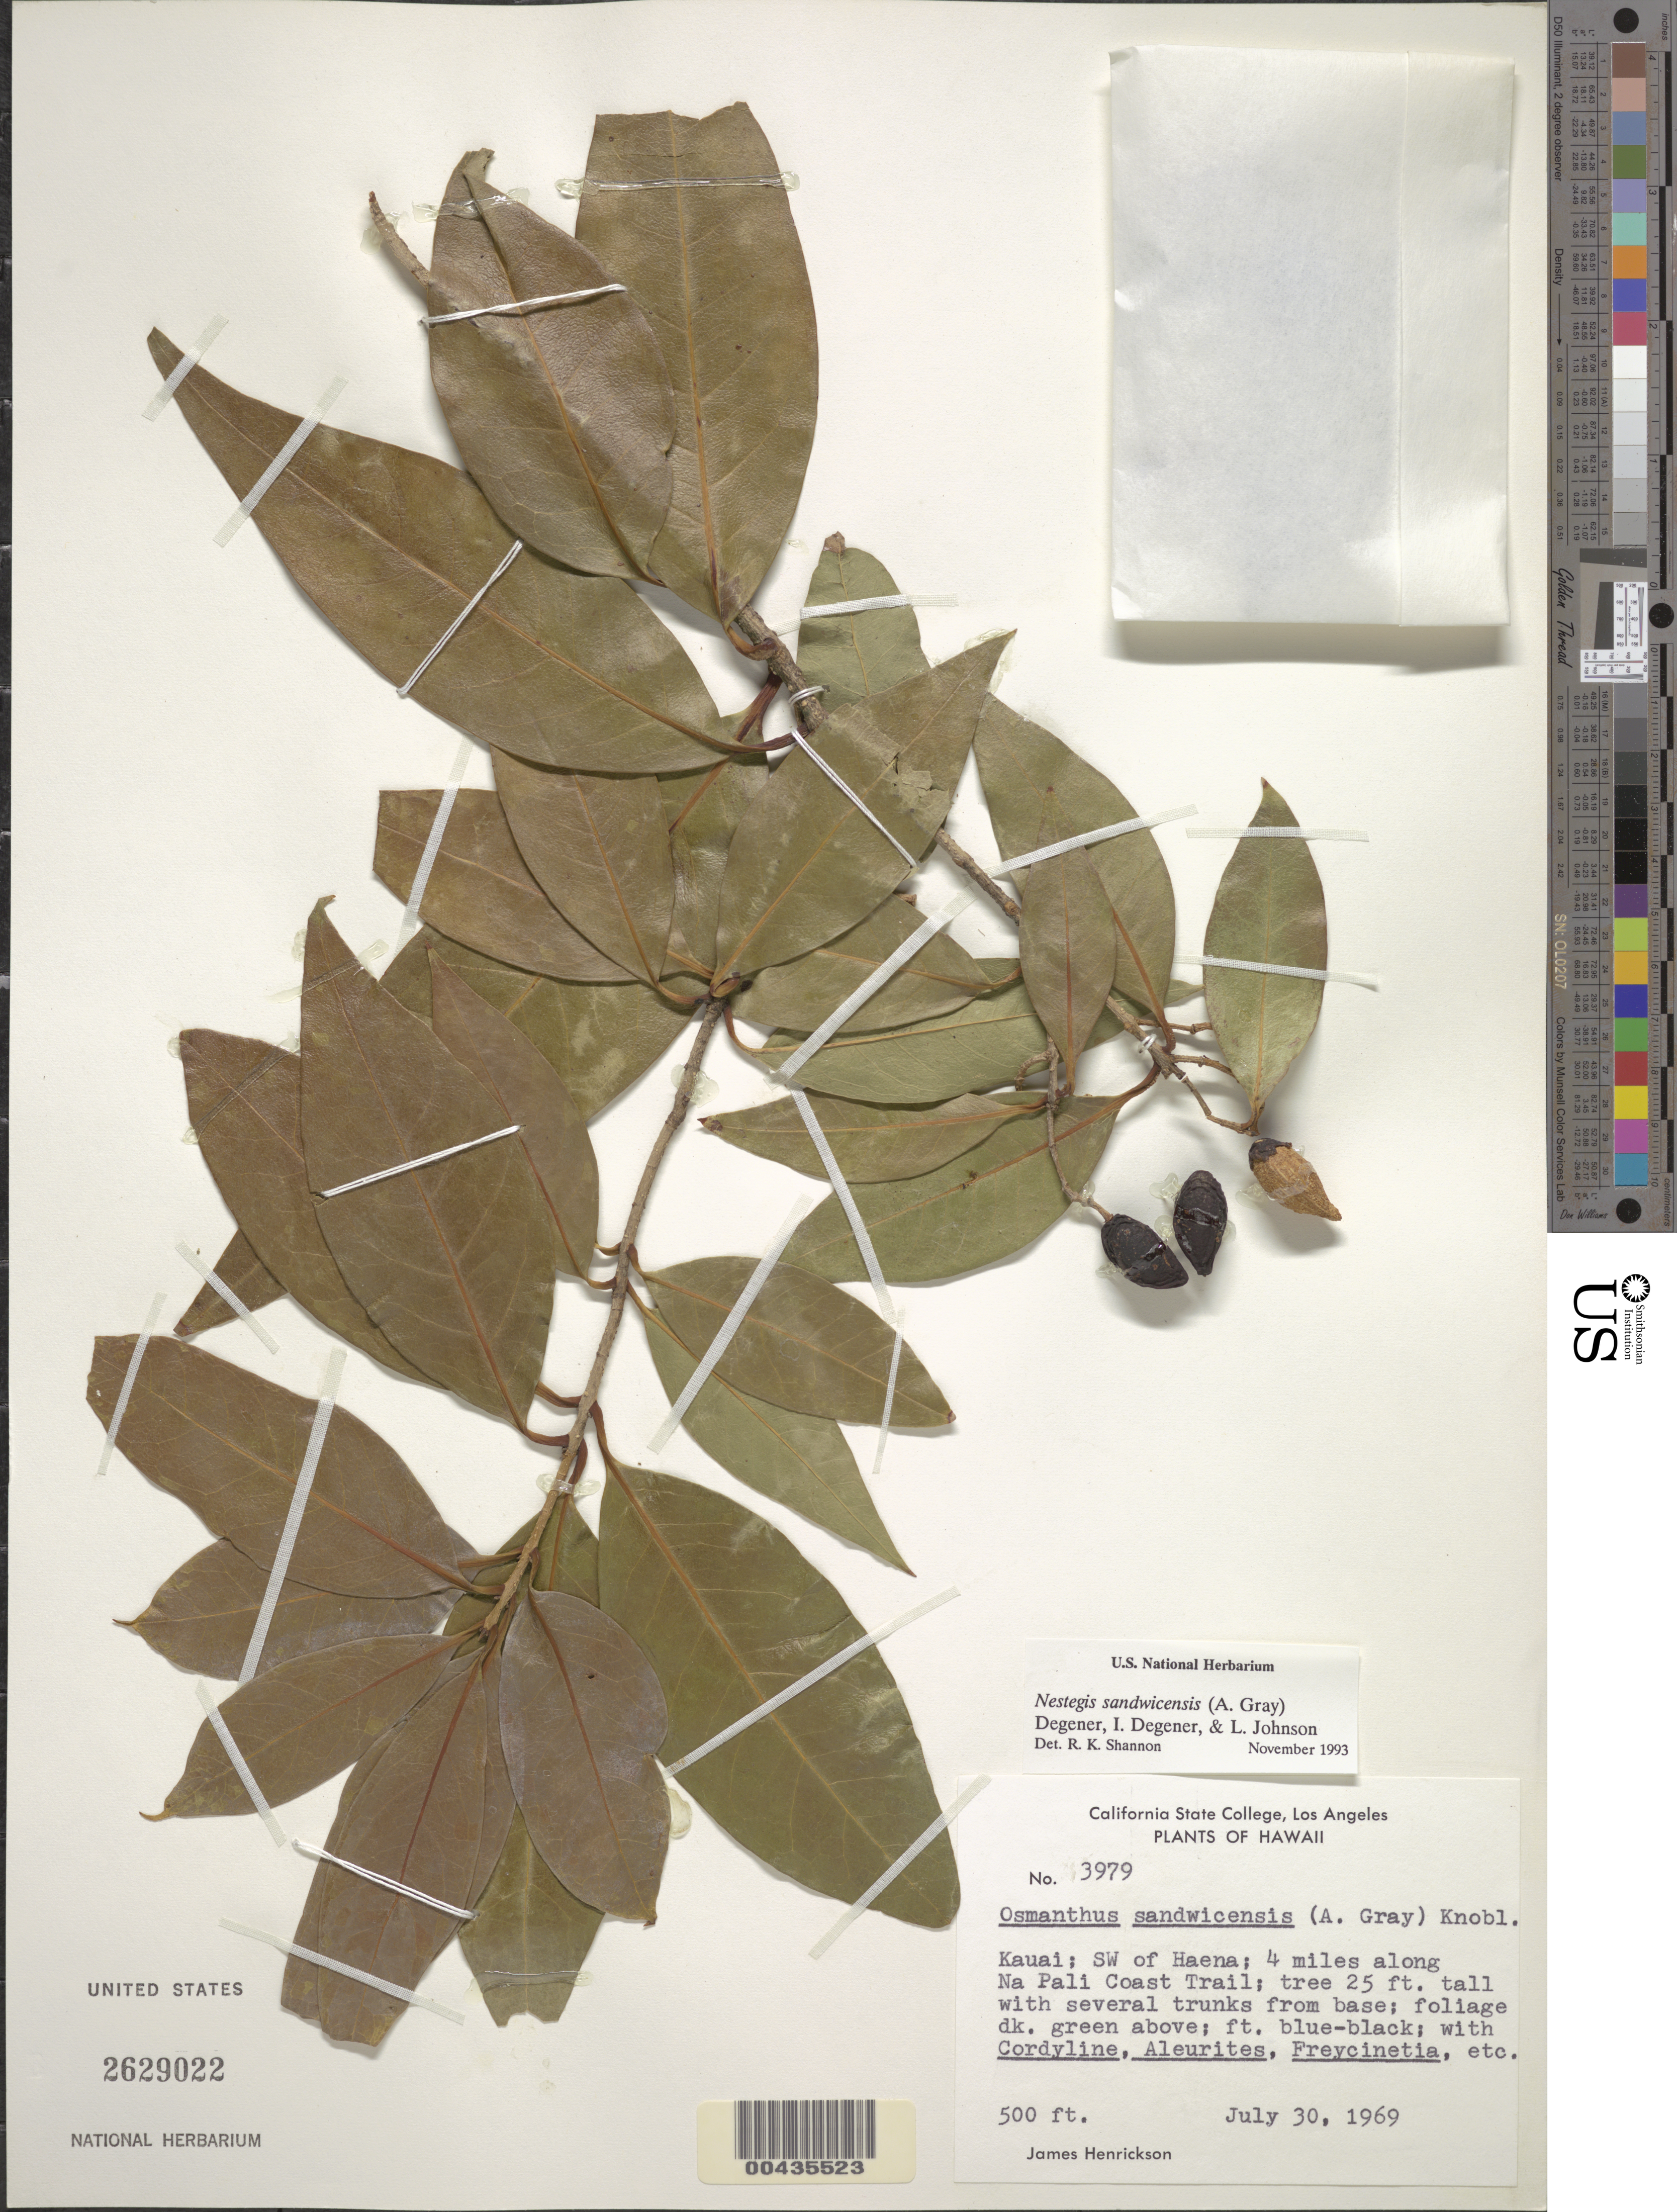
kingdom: Plantae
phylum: Tracheophyta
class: Magnoliopsida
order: Lamiales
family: Oleaceae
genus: Notelaea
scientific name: Notelaea sandwicensis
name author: (A. Gray) Hong-Wa & Besnard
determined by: Wagner, W. L., (BOT), Smithsonian Institution - National Museum of Natural History (UNITED STATES)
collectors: J. S. Henrickson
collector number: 3979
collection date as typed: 30 Jul 1969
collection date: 1969-07-30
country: United States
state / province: Hawaii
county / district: Kauai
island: Kaua'i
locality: SW of Haena, 4 mi along Na Pali Coast Trail, Kauai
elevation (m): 152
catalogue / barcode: US 2629022